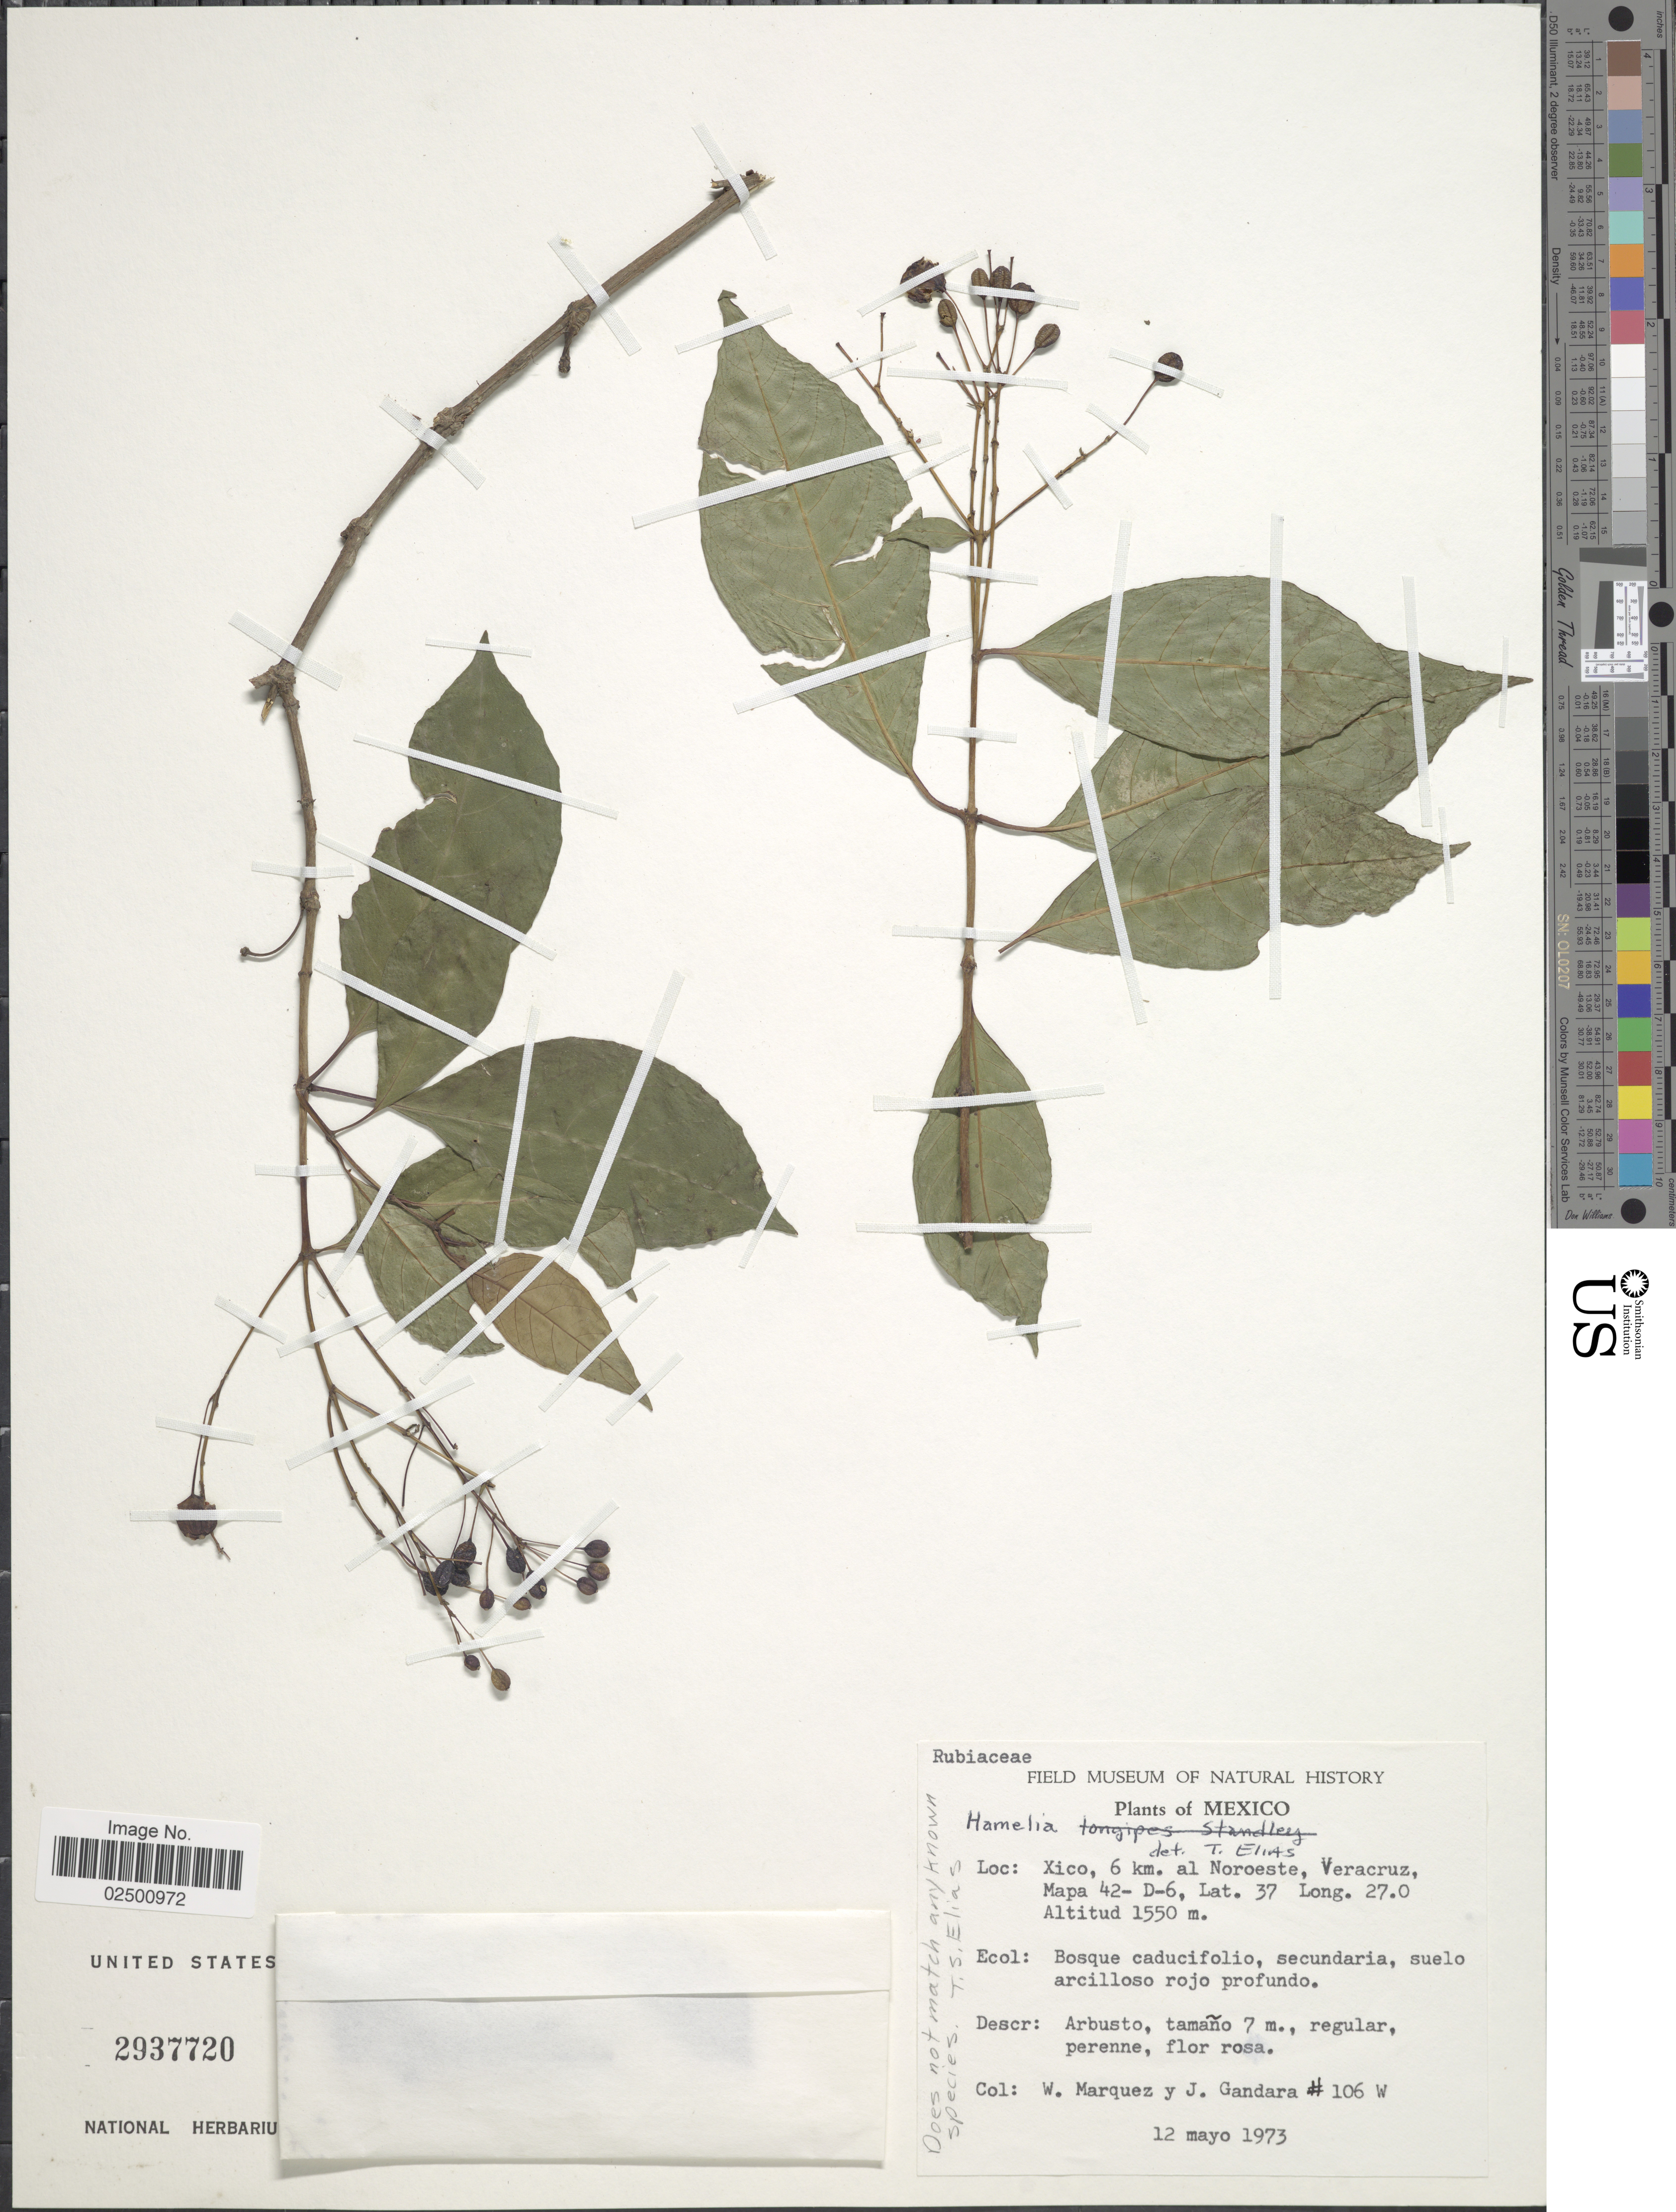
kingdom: Plantae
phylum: Tracheophyta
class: Magnoliopsida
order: Gentianales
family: Rubiaceae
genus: Hamelia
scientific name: Hamelia sp.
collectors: W. Marquez & J. Gandara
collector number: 106W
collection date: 1973-05-12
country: Mexico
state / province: Veracruz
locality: Xico, 6 km. al Noroeste, Mapa 42-D-6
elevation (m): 1550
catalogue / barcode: US 2937720